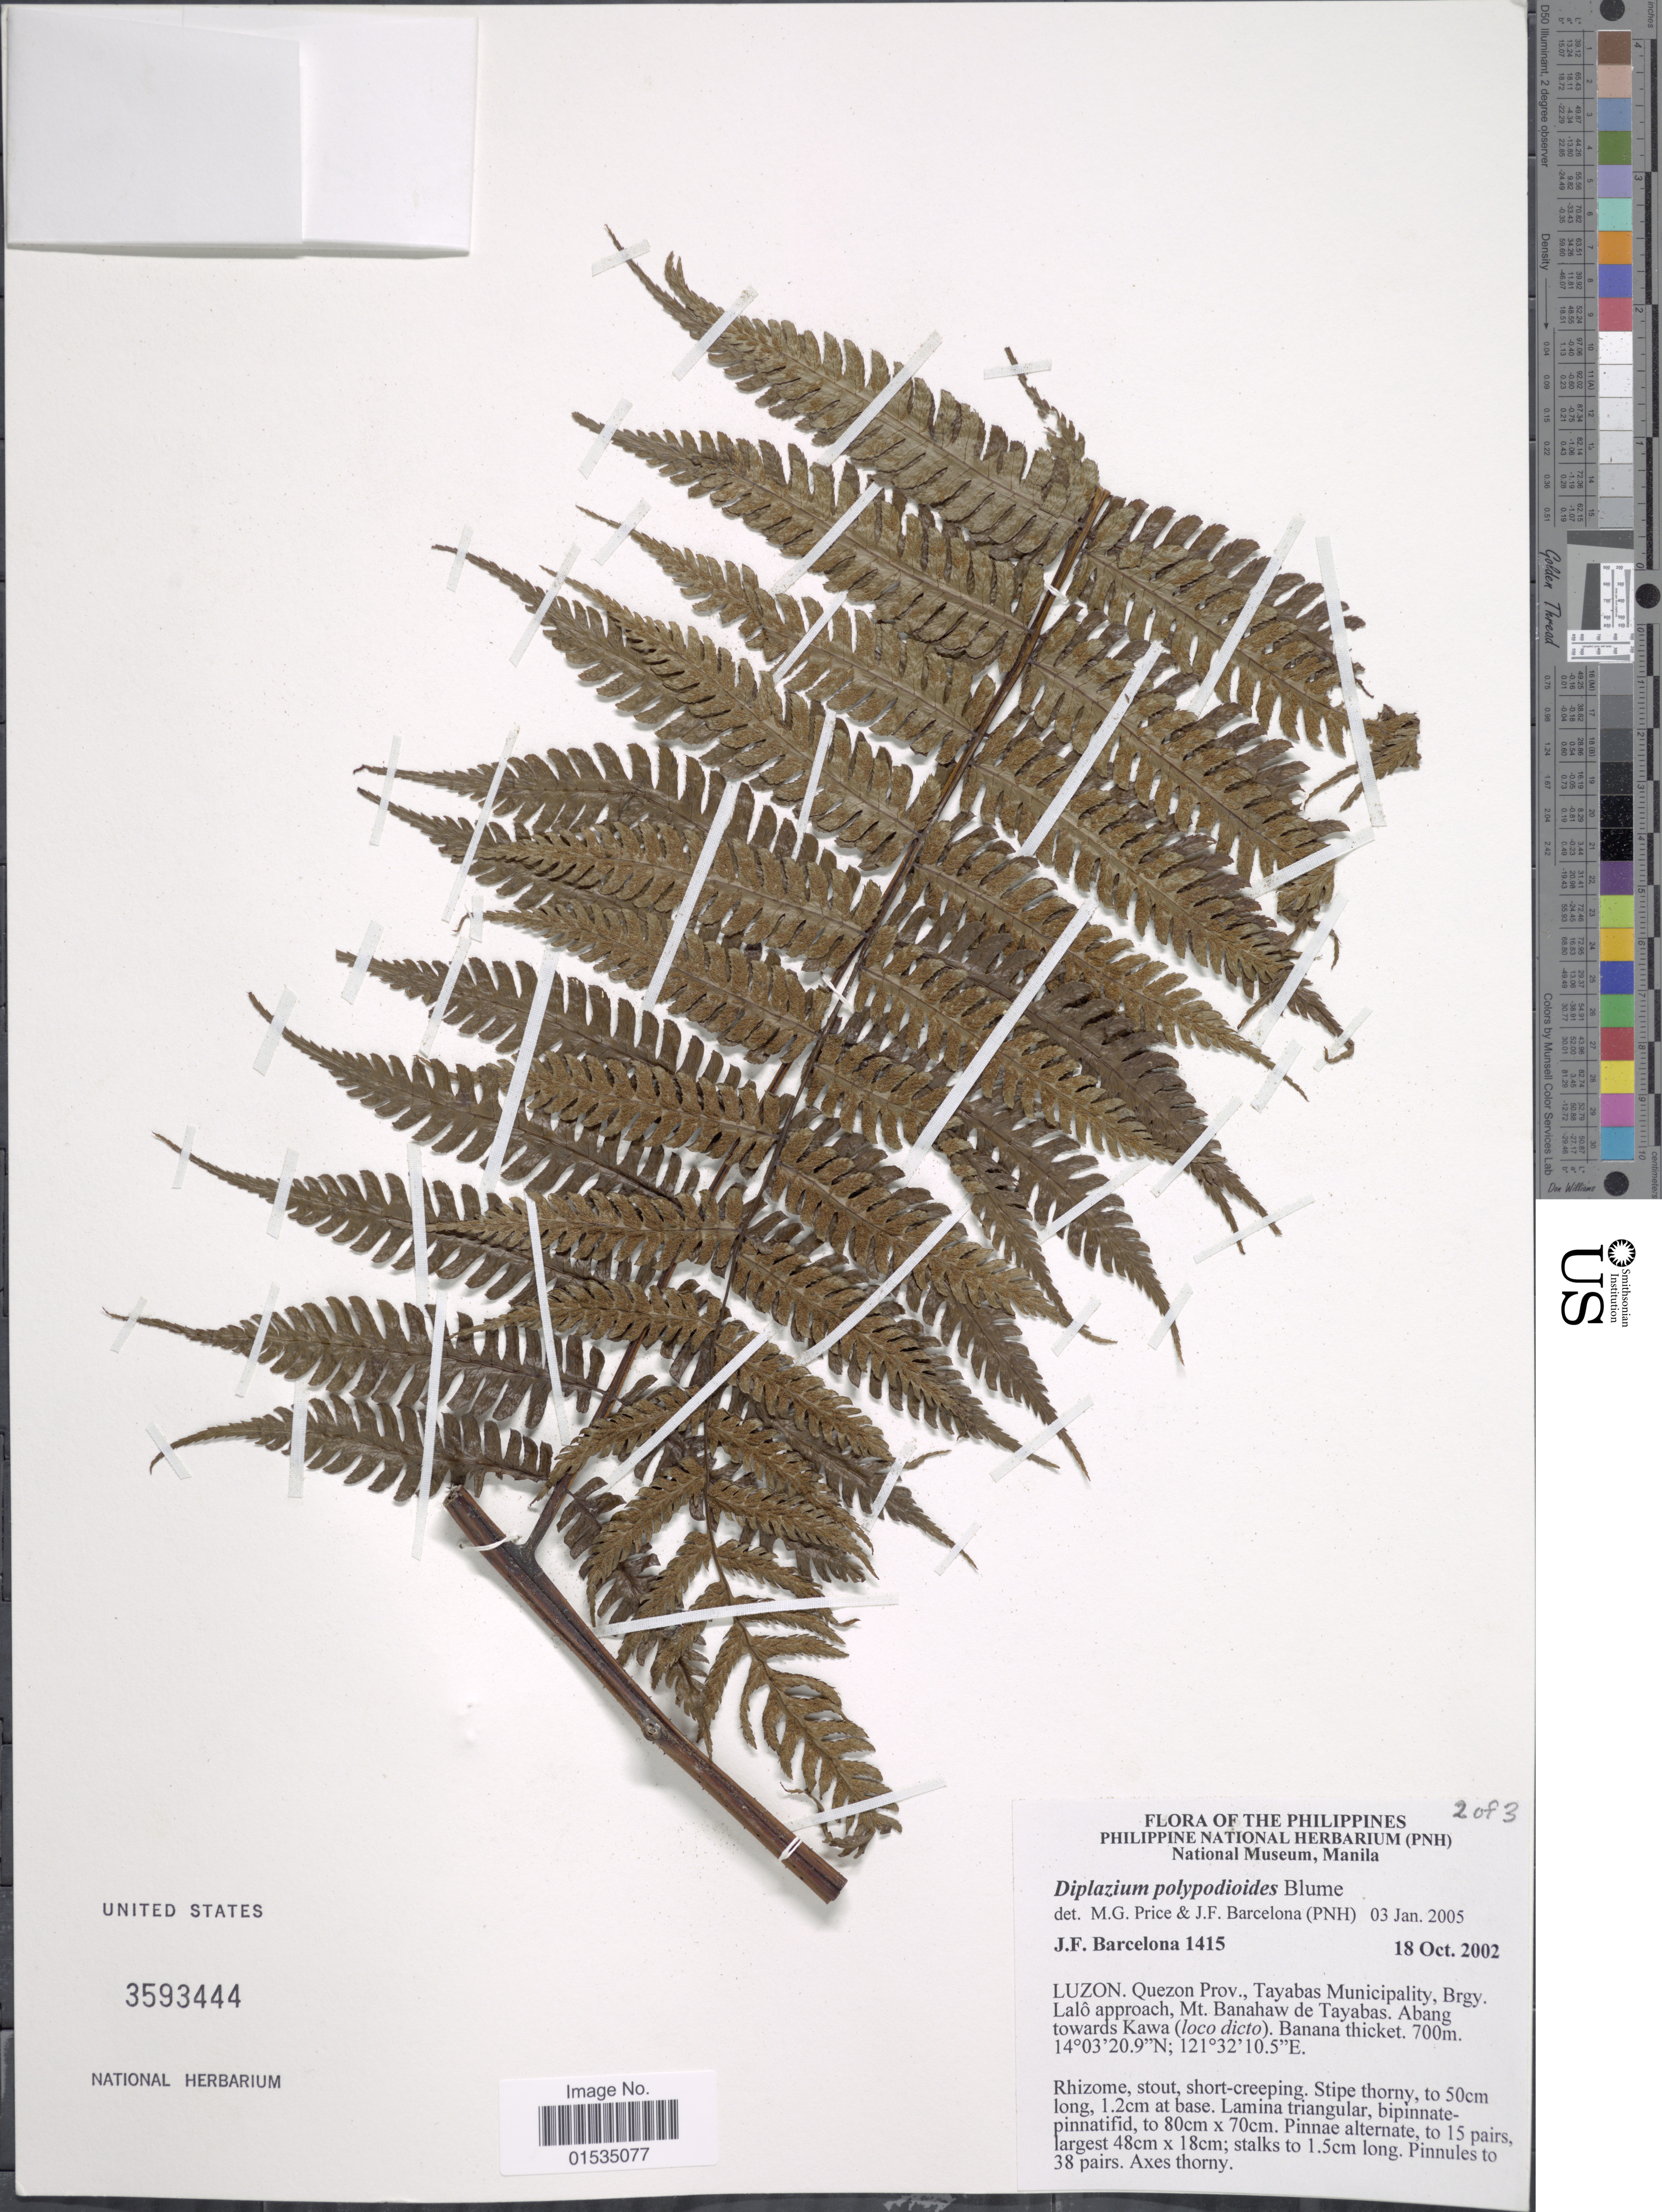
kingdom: Plantae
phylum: Tracheophyta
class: Polypodiopsida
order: Polypodiales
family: Athyriaceae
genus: Diplazium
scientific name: Diplazium polypodioides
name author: Blume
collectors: J. F. Barcelona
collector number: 1415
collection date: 2002-10-18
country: Philippines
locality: Luzon, Quezon Prov., Tayabas Municpality, Brgy, Lalo approach, Mt. Banahaw de Tayabas, Abang towards Kawa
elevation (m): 700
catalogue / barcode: US 3593444